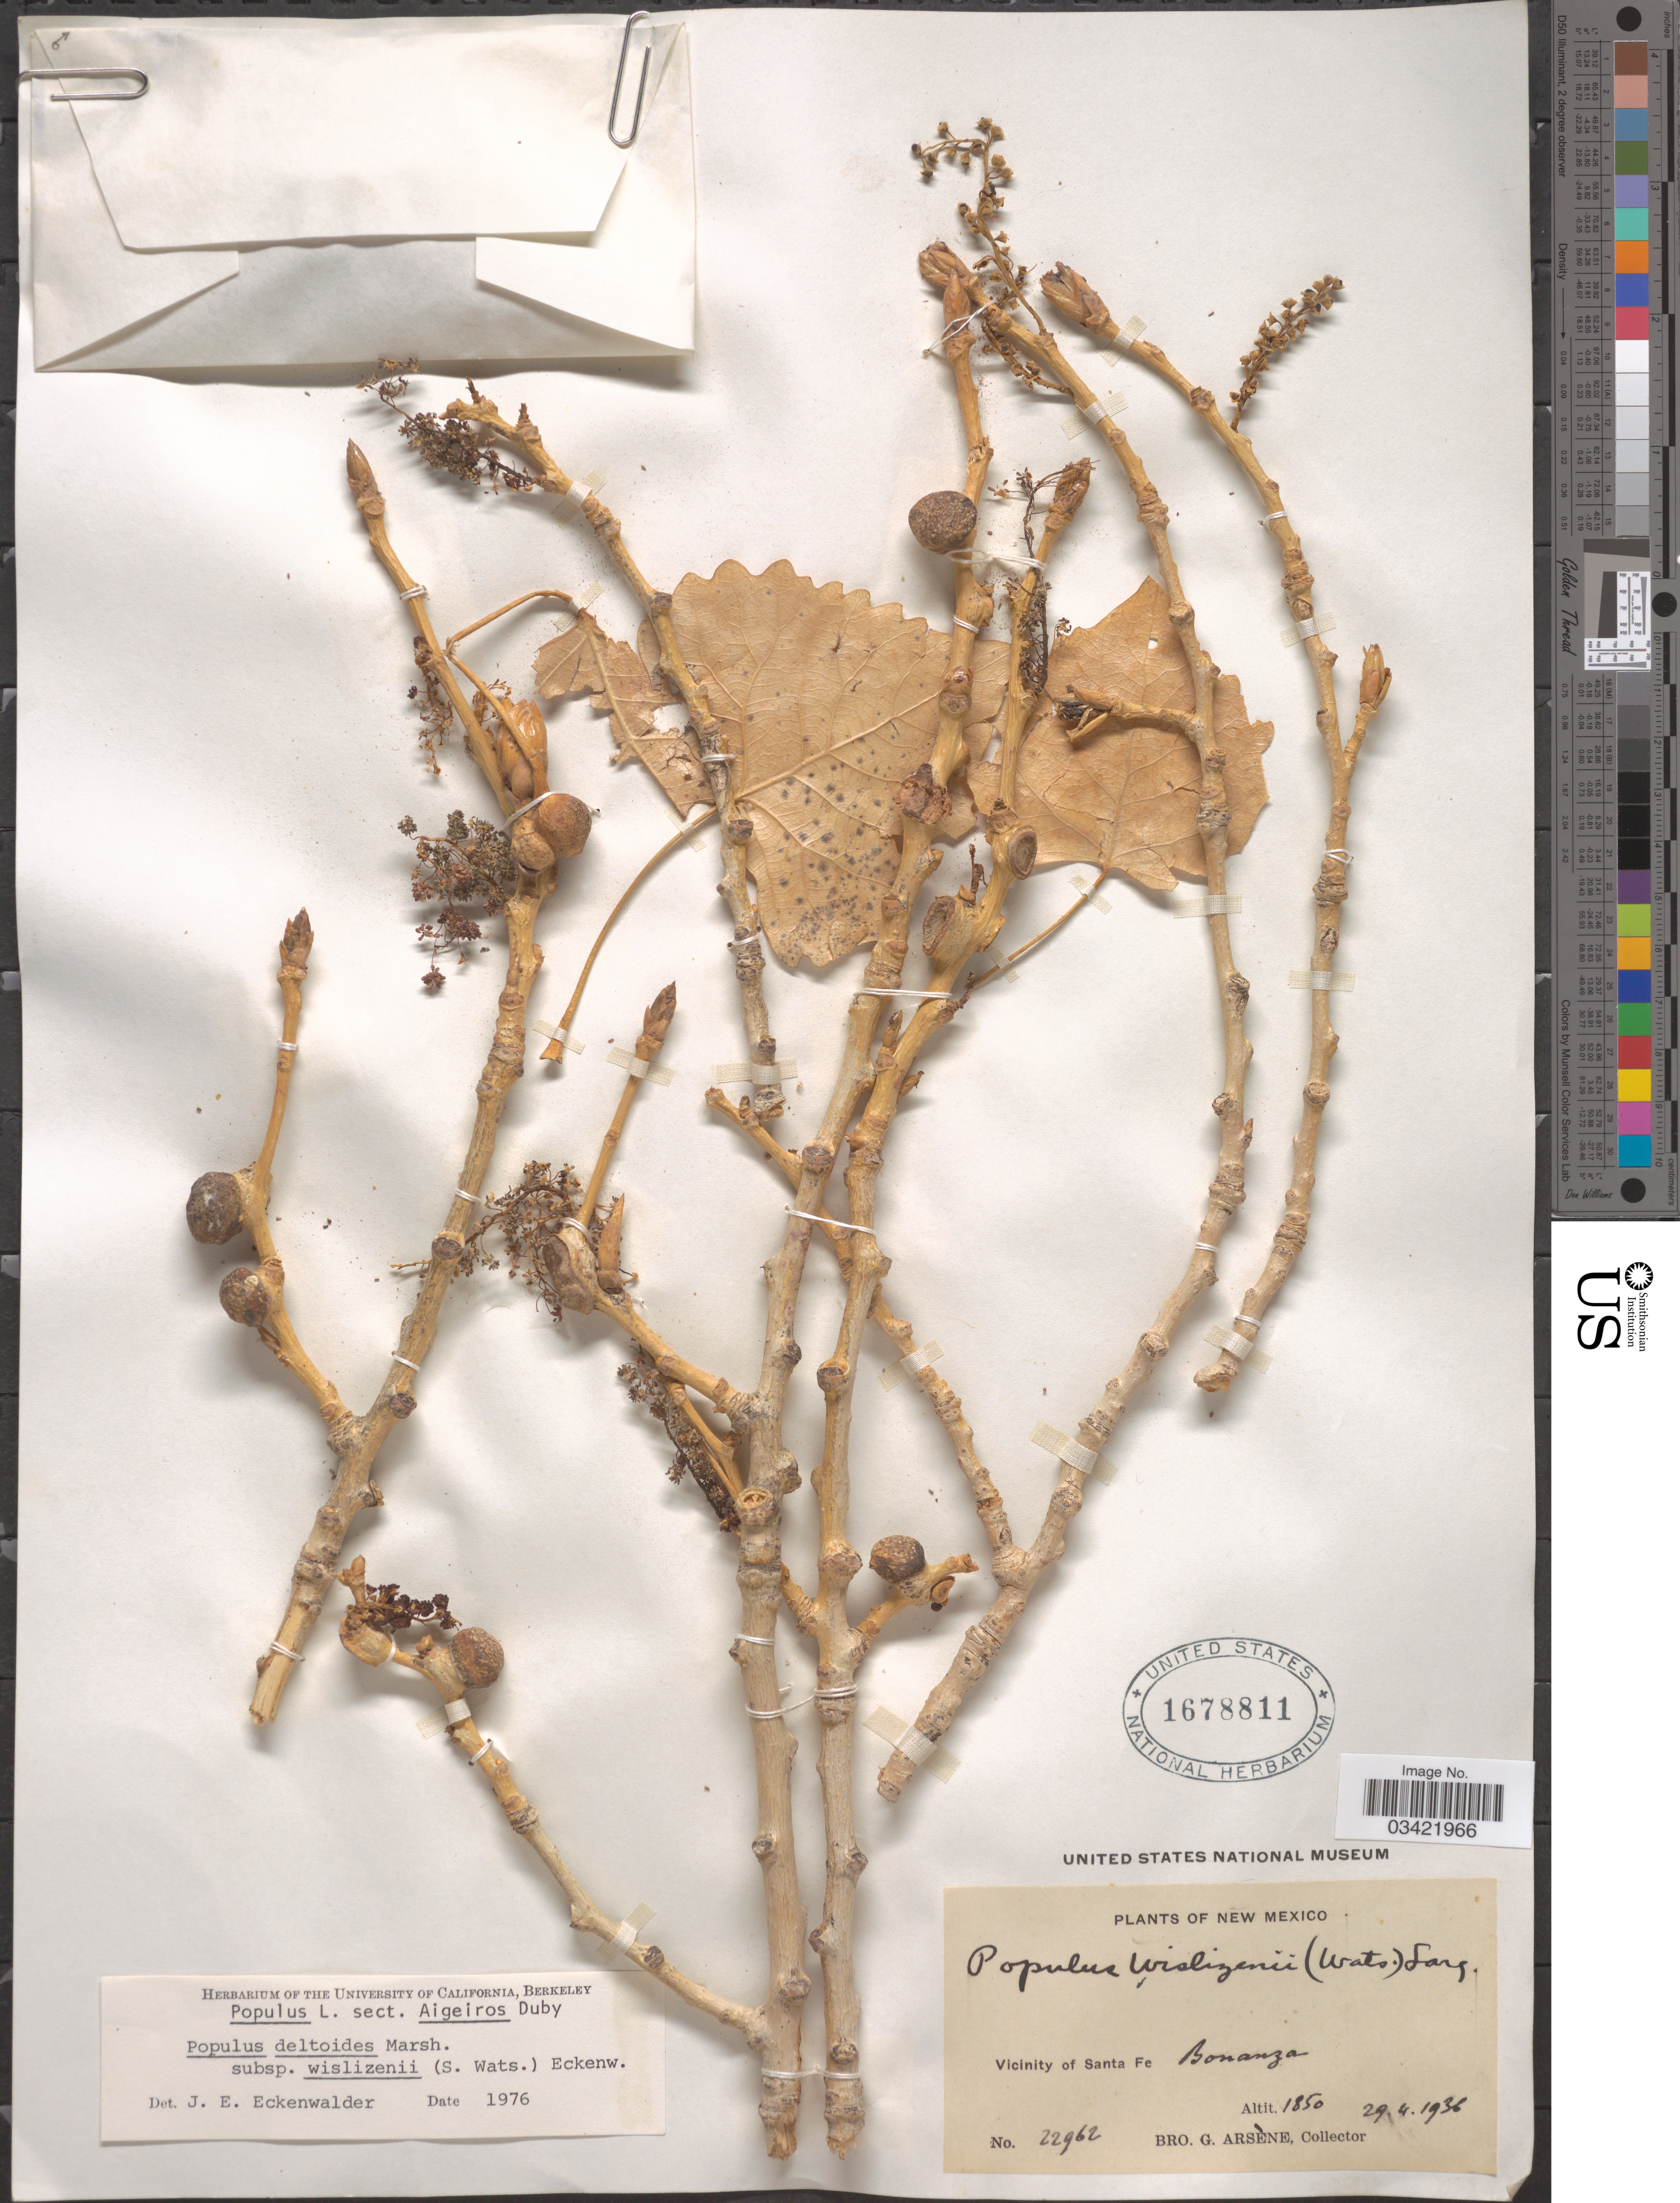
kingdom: Plantae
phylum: Tracheophyta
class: Magnoliopsida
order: Malpighiales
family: Salicaceae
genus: Populus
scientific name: Populus deltoides subsp. wislizeni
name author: (S. Watson) Eckenw.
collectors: Bro. G. Arsène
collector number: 22962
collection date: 1936-04-29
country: United States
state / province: New Mexico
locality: Vicinity of Santa Fe. Bonanza.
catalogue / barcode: US 1678811